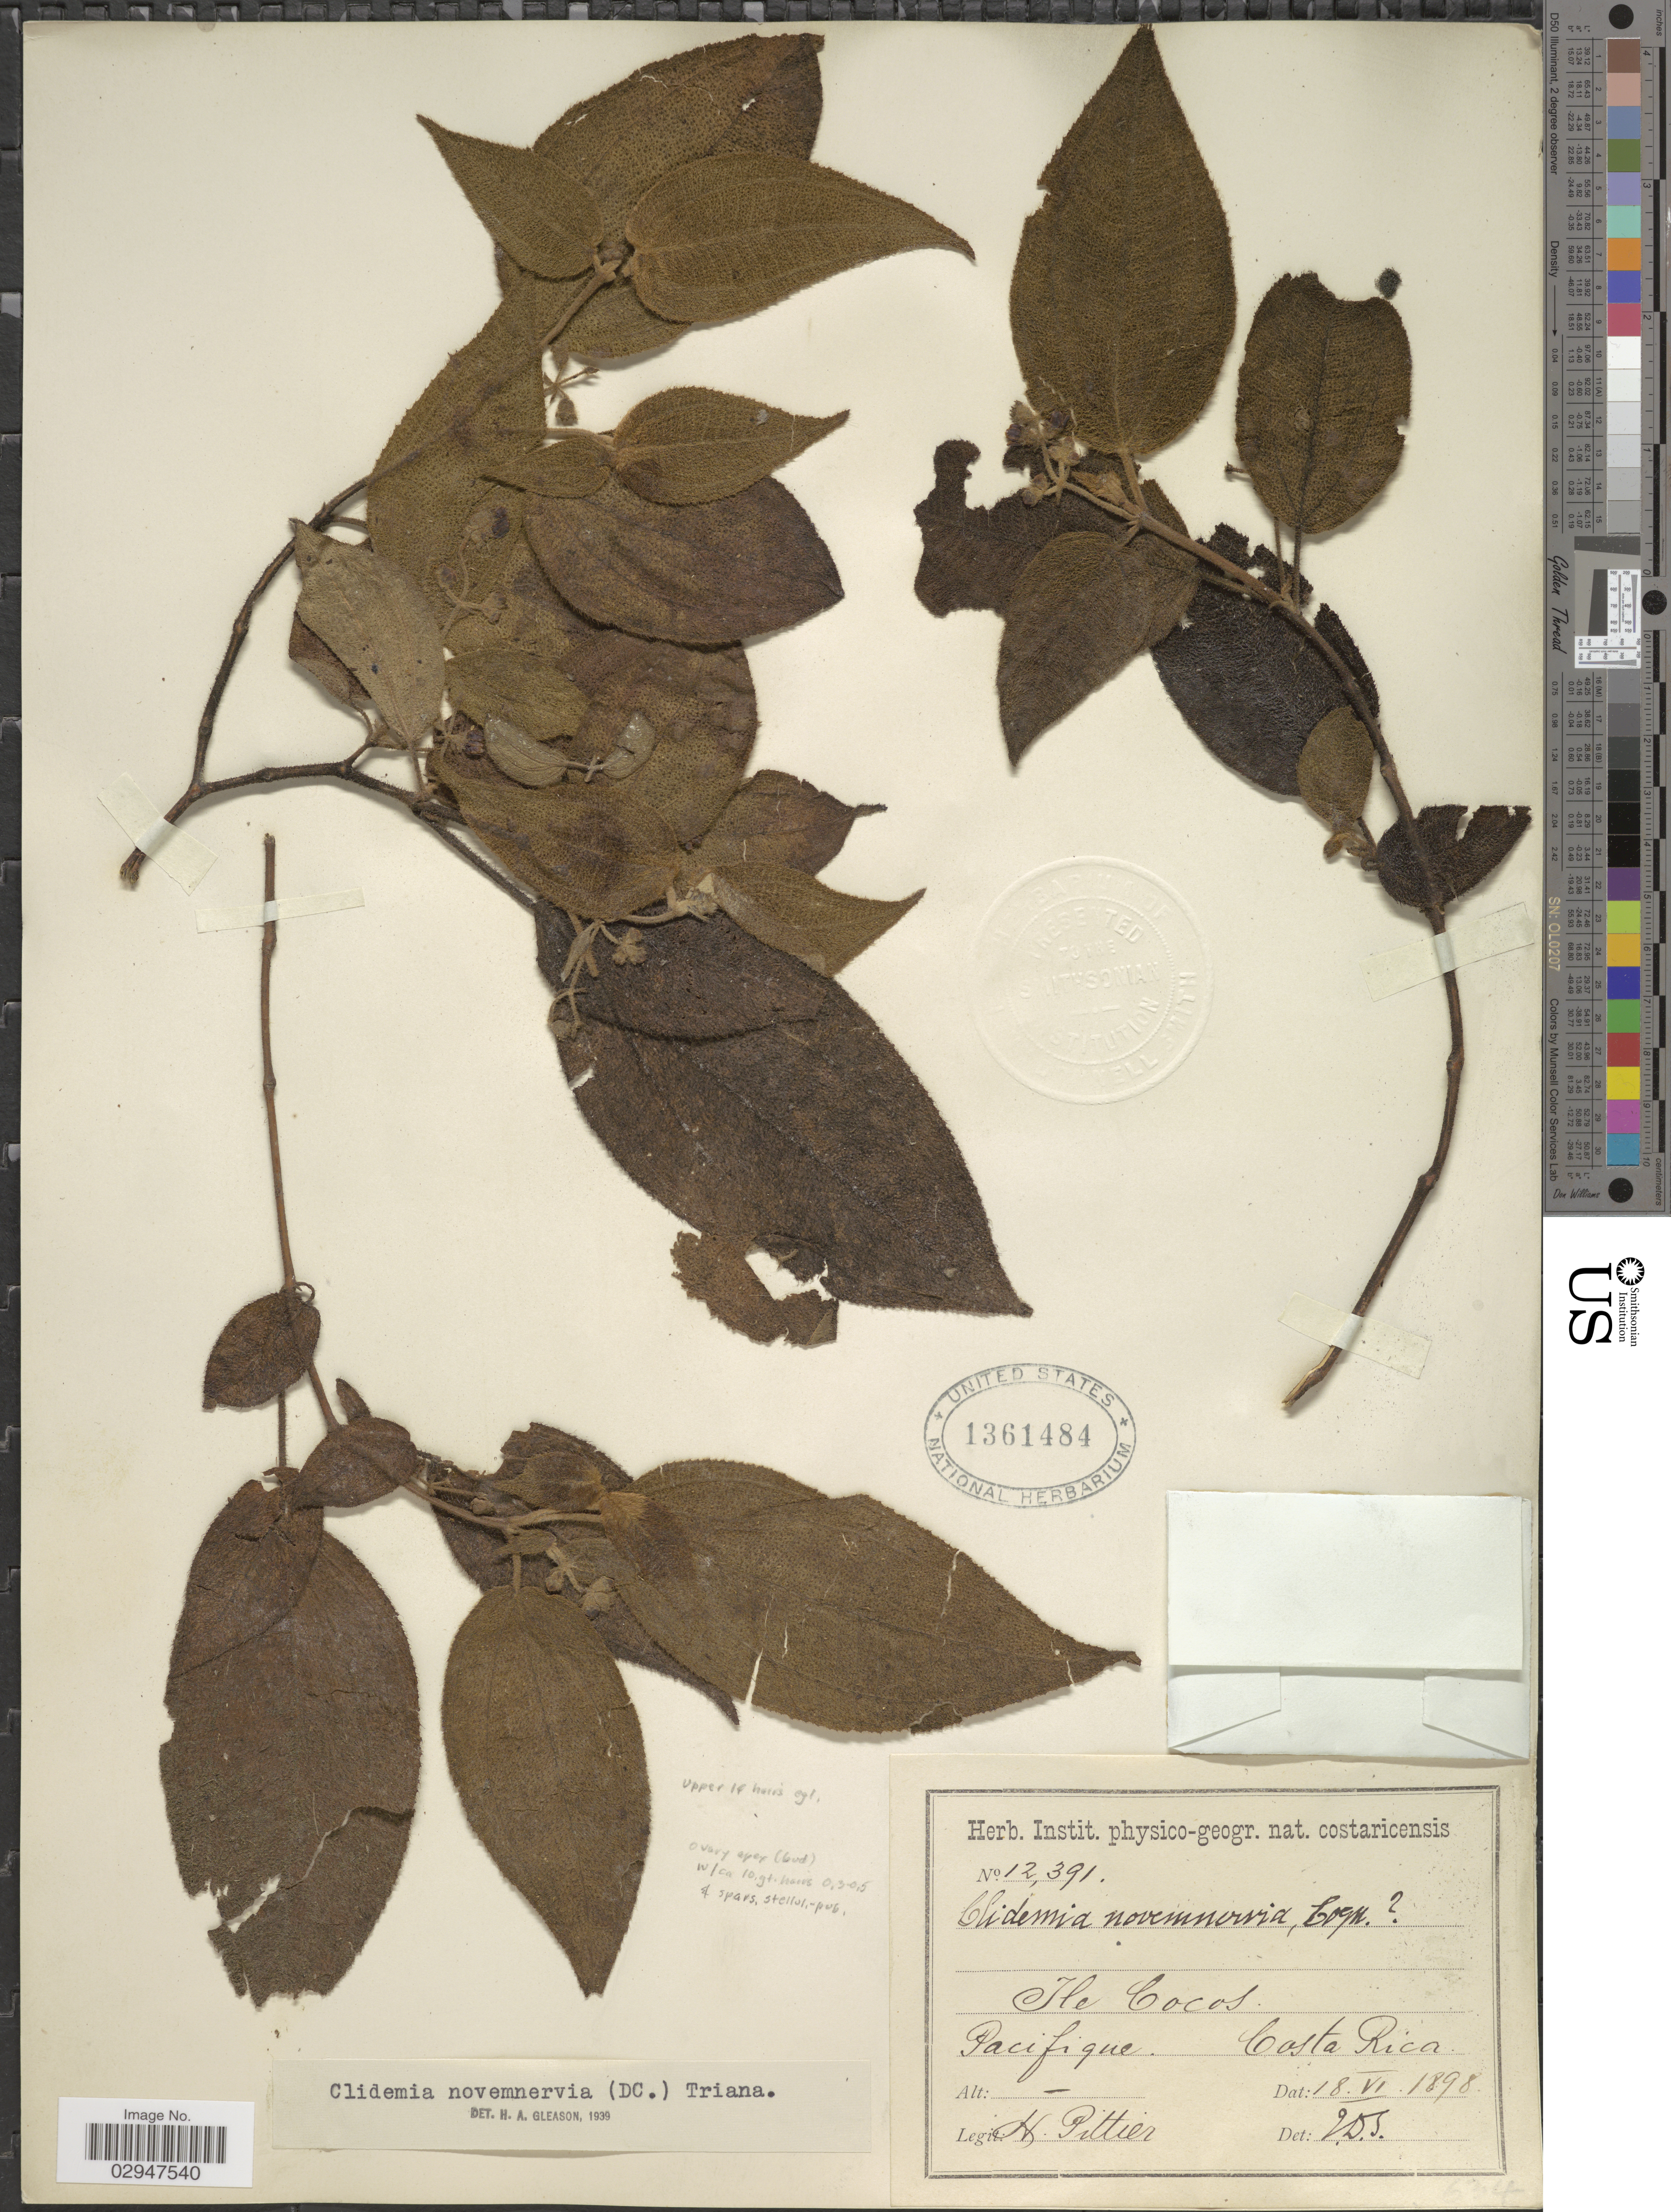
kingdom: Plantae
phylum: Tracheophyta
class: Magnoliopsida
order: Myrtales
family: Melastomataceae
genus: Clidemia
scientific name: Clidemia capitellata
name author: (Bonpl.) D. Don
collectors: H. F. Pittier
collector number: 12391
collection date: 1898-06-18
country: Costa Rica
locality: Ile Cocos. Pacifique.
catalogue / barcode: US 1361484